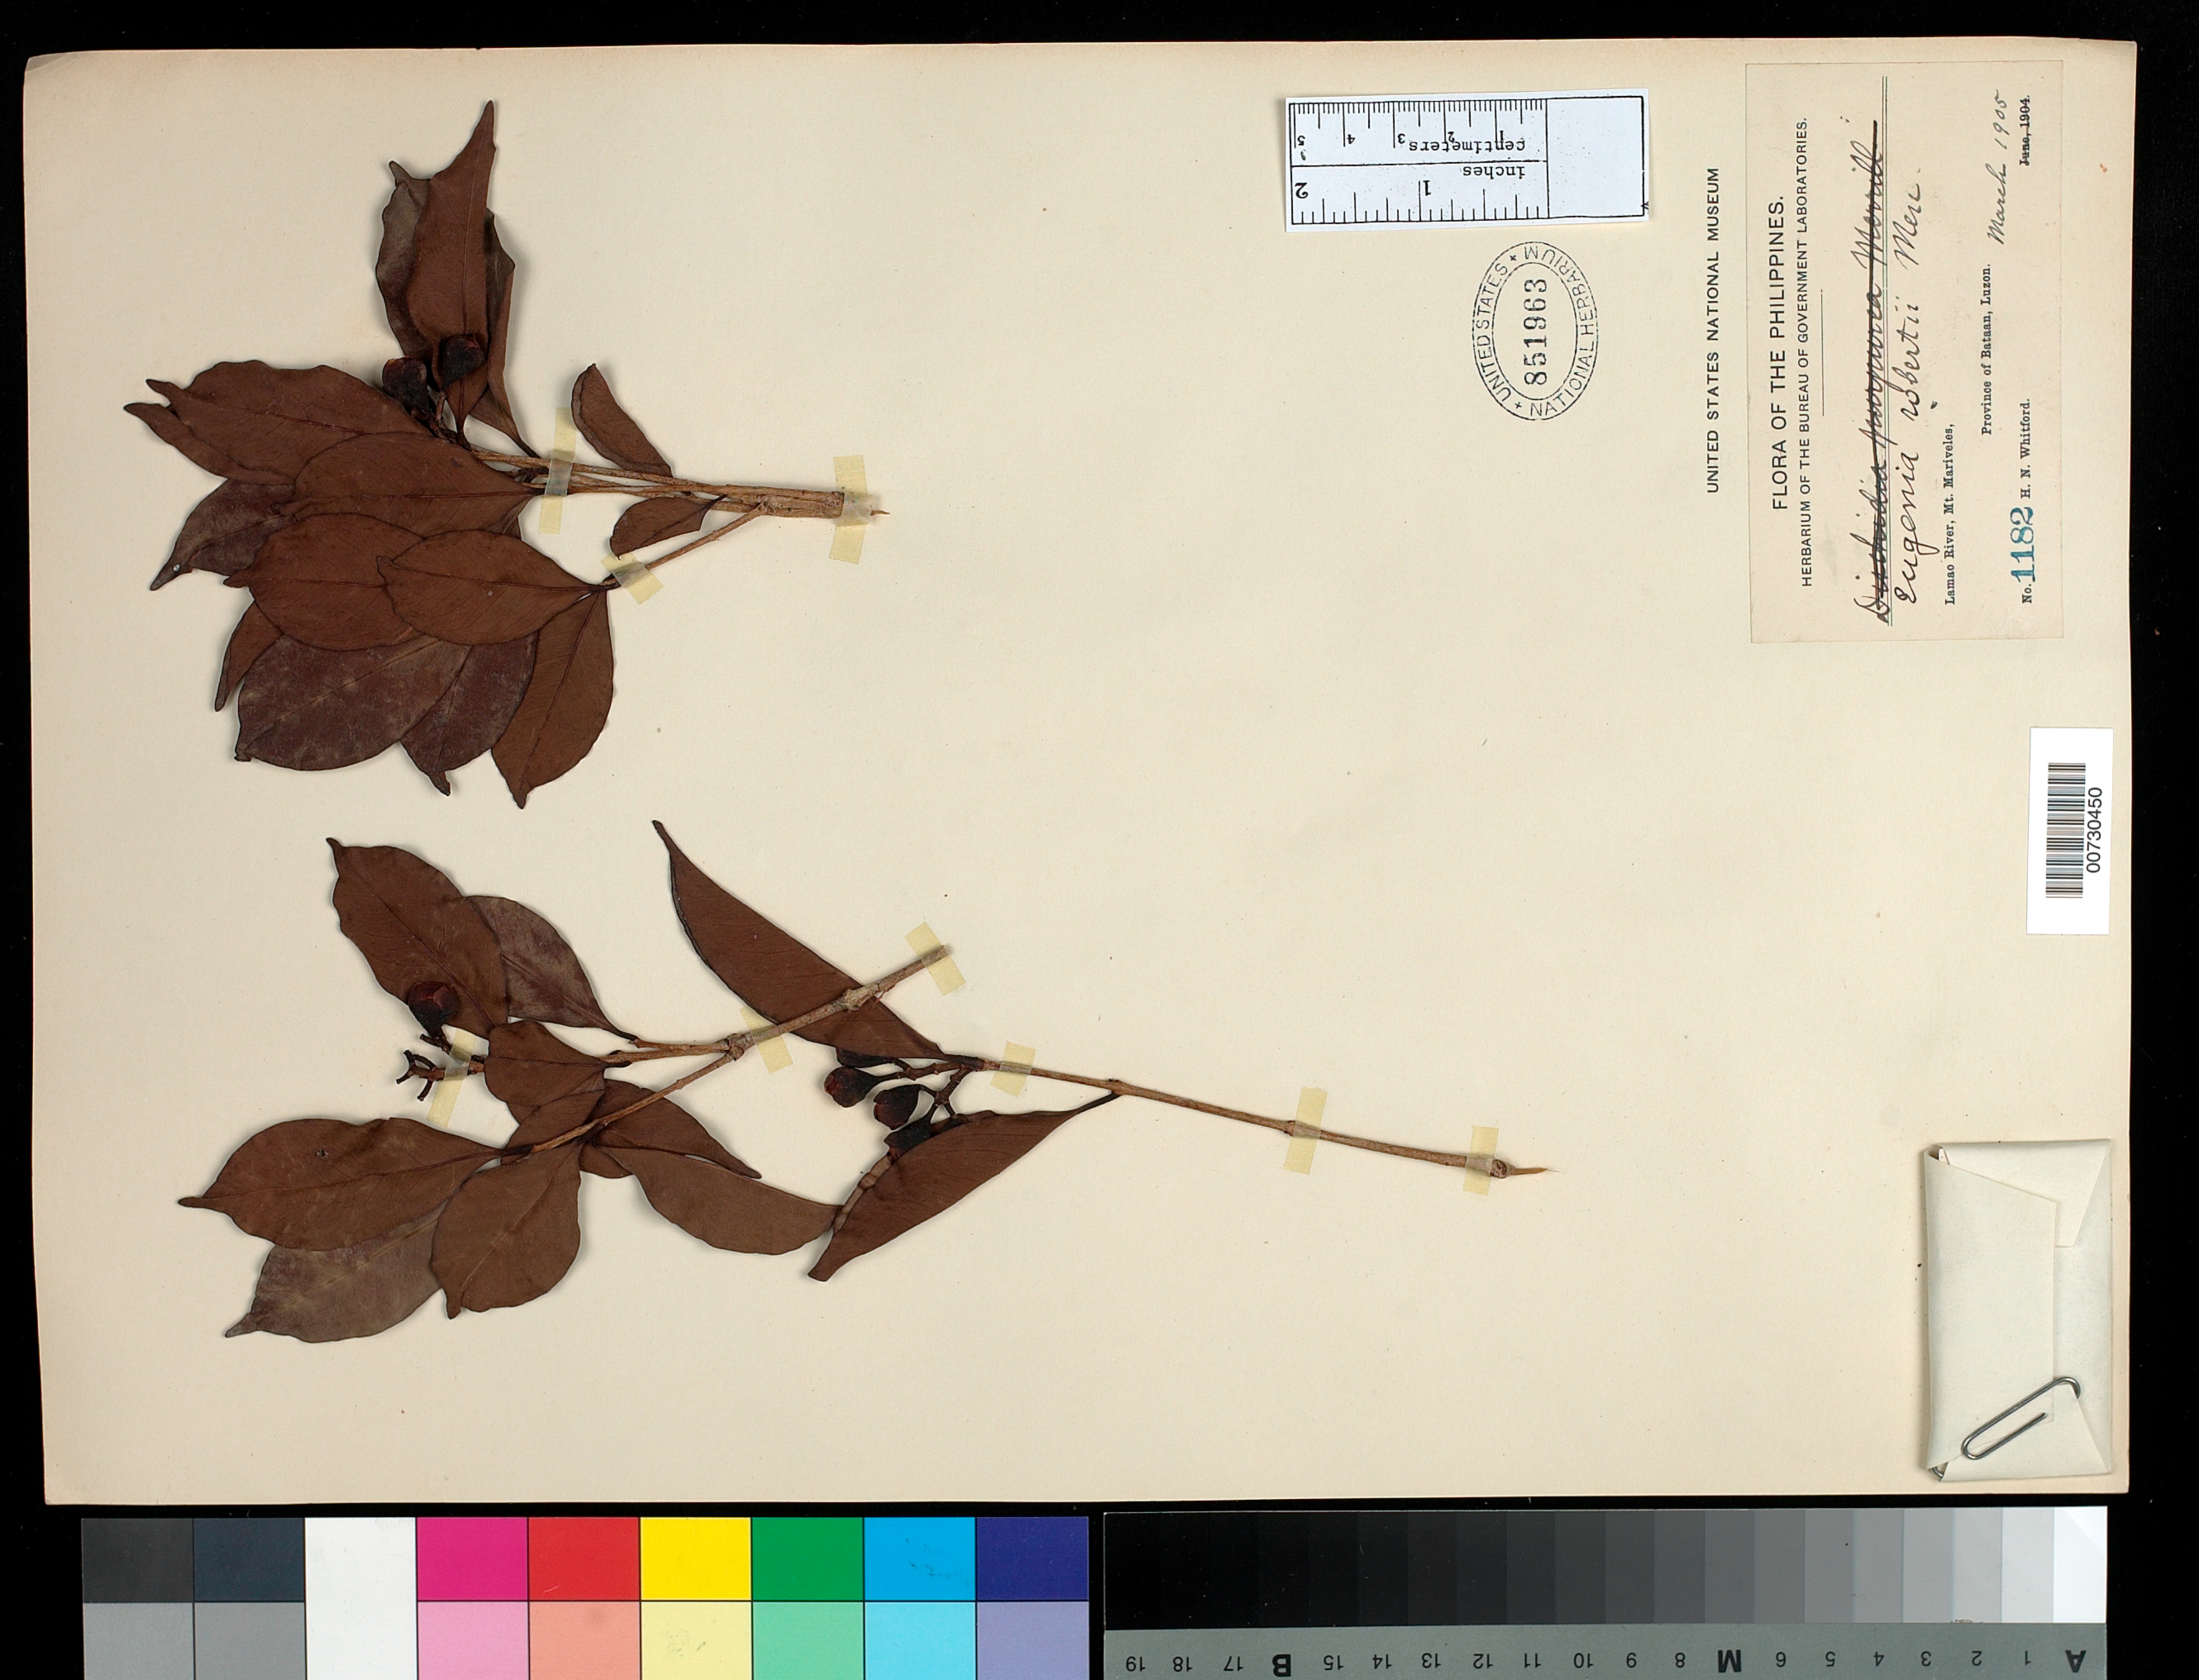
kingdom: Plantae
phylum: Tracheophyta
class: Magnoliopsida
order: Myrtales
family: Myrtaceae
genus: Syzygium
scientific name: Syzygium robertii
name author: (Merr.) Merr.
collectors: H. N. Whitford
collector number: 1182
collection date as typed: Mar 1905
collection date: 1905-03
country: Philippines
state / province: Central Luzon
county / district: Bataan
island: Luzon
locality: Lamao River, Mt Mariveles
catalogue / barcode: US 851963